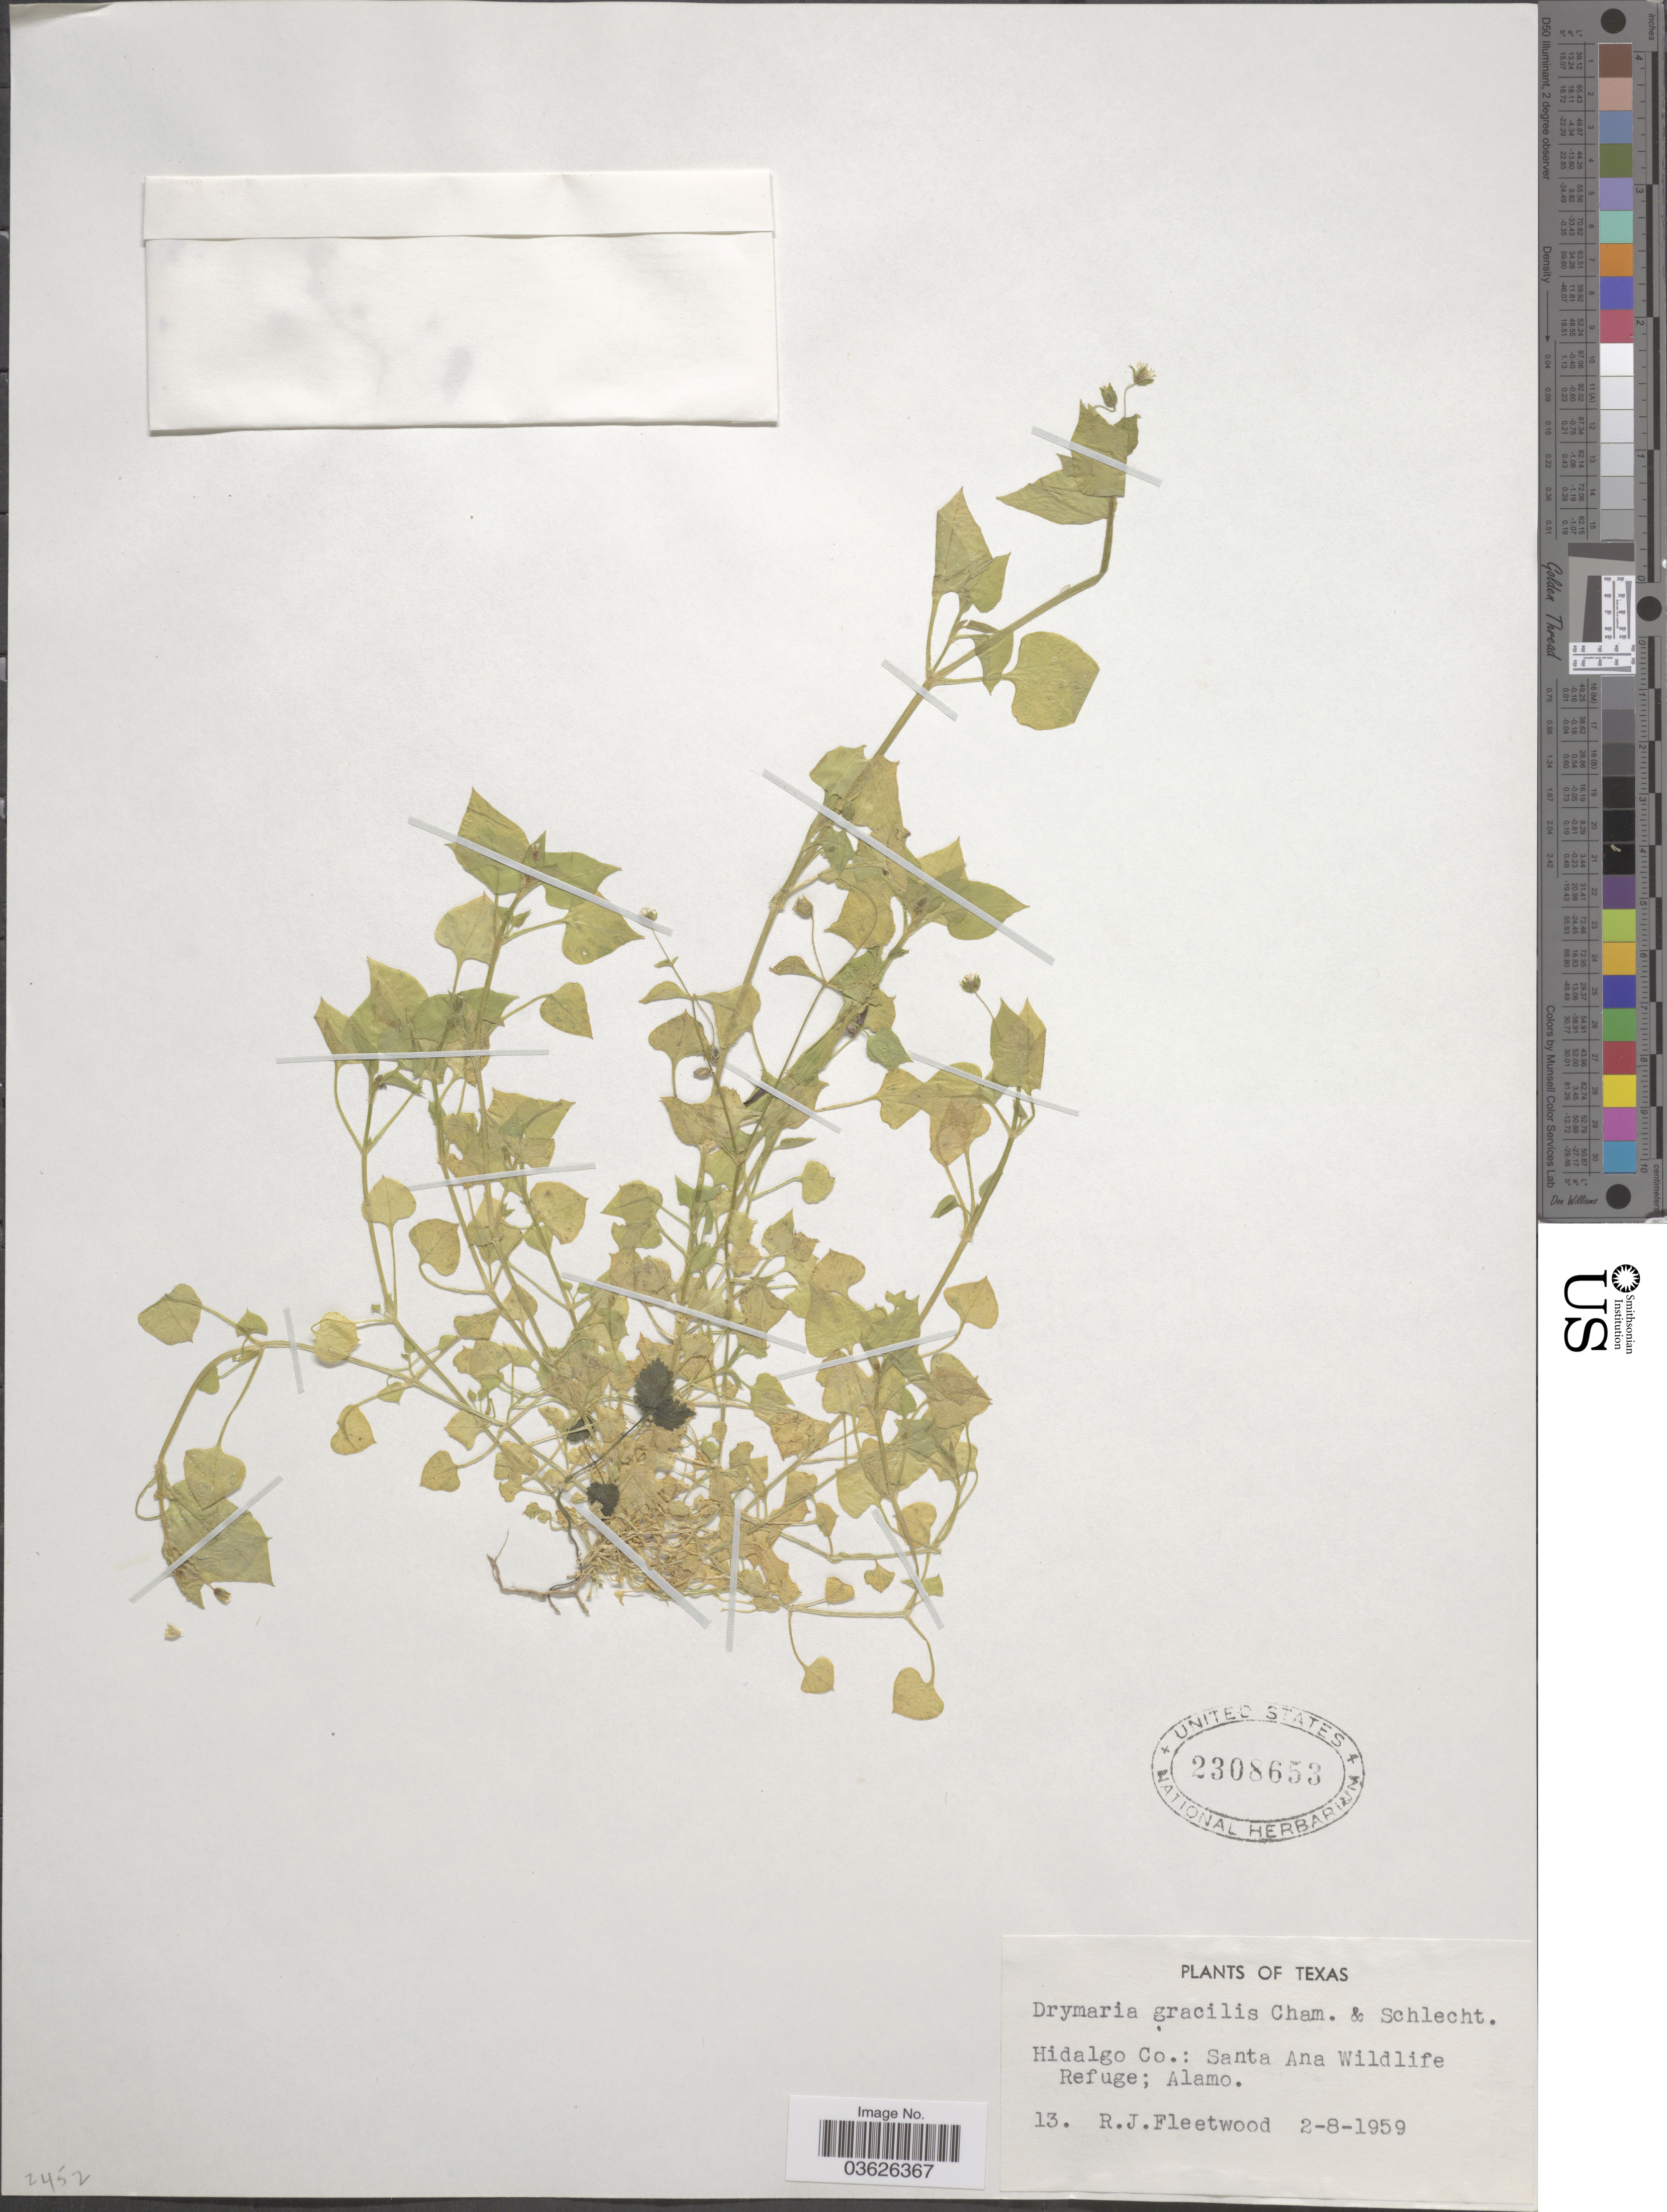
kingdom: Plantae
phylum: Tracheophyta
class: Magnoliopsida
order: Caryophyllales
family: Caryophyllaceae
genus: Drymaria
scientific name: Drymaria gracilis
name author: Cham. & Schltdl.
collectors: R. J. Fleetwood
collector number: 13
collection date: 1959-08-02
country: United States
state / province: Texas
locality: Hidalgo Co.: Santa Ana Wildlife Refuge; Alamo.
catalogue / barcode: US 2308653